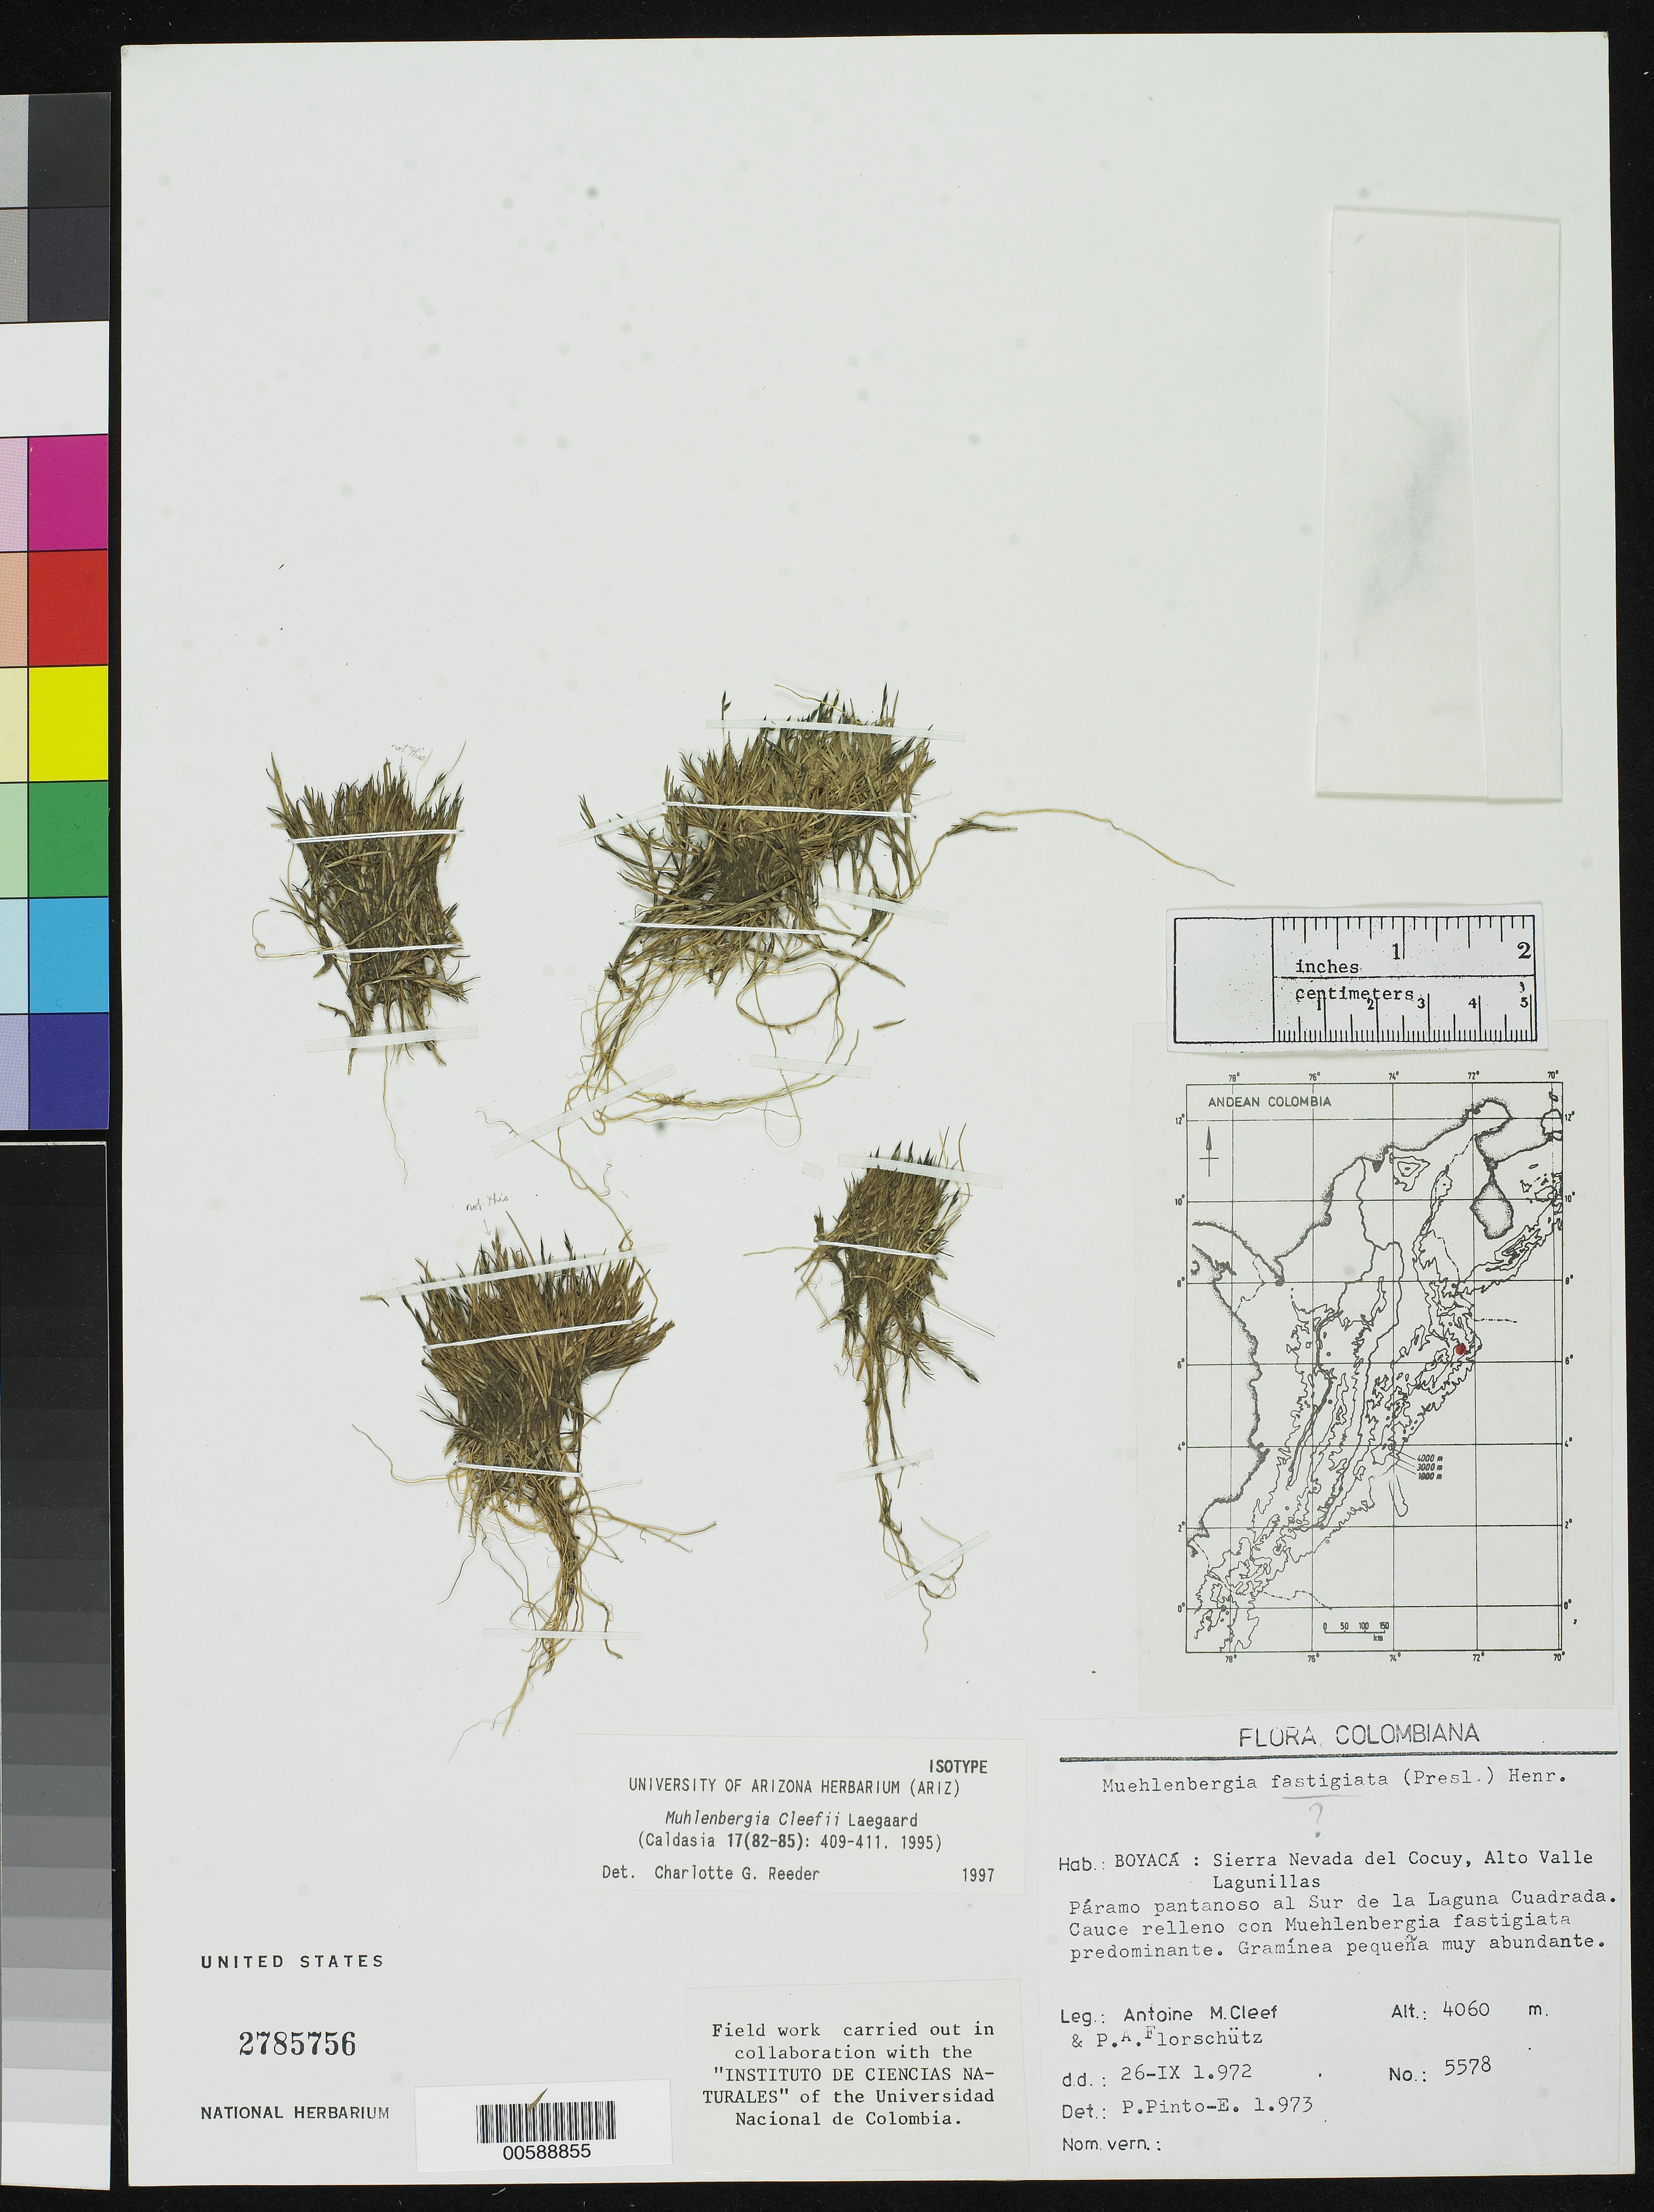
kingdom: Plantae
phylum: Tracheophyta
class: Liliopsida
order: Poales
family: Poaceae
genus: Muhlenbergia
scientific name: Muhlenbergia cleefii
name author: Lægaard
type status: Isotype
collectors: A. M. Cleef & P. Florschütz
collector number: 5578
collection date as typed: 26 Sep 1972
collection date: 1972-09-26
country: Colombia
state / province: Boyacá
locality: Sierra Nevada del Cocuy, Alto Valle Lagunillas, Páramo Pantanoso al sur de la Laguna Cuadrada. [Sierra Nevada del Cocuy, upper Lagunillas Valley, marshy desert to the S of the Square Lagoon.]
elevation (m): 4060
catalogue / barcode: US 2785756